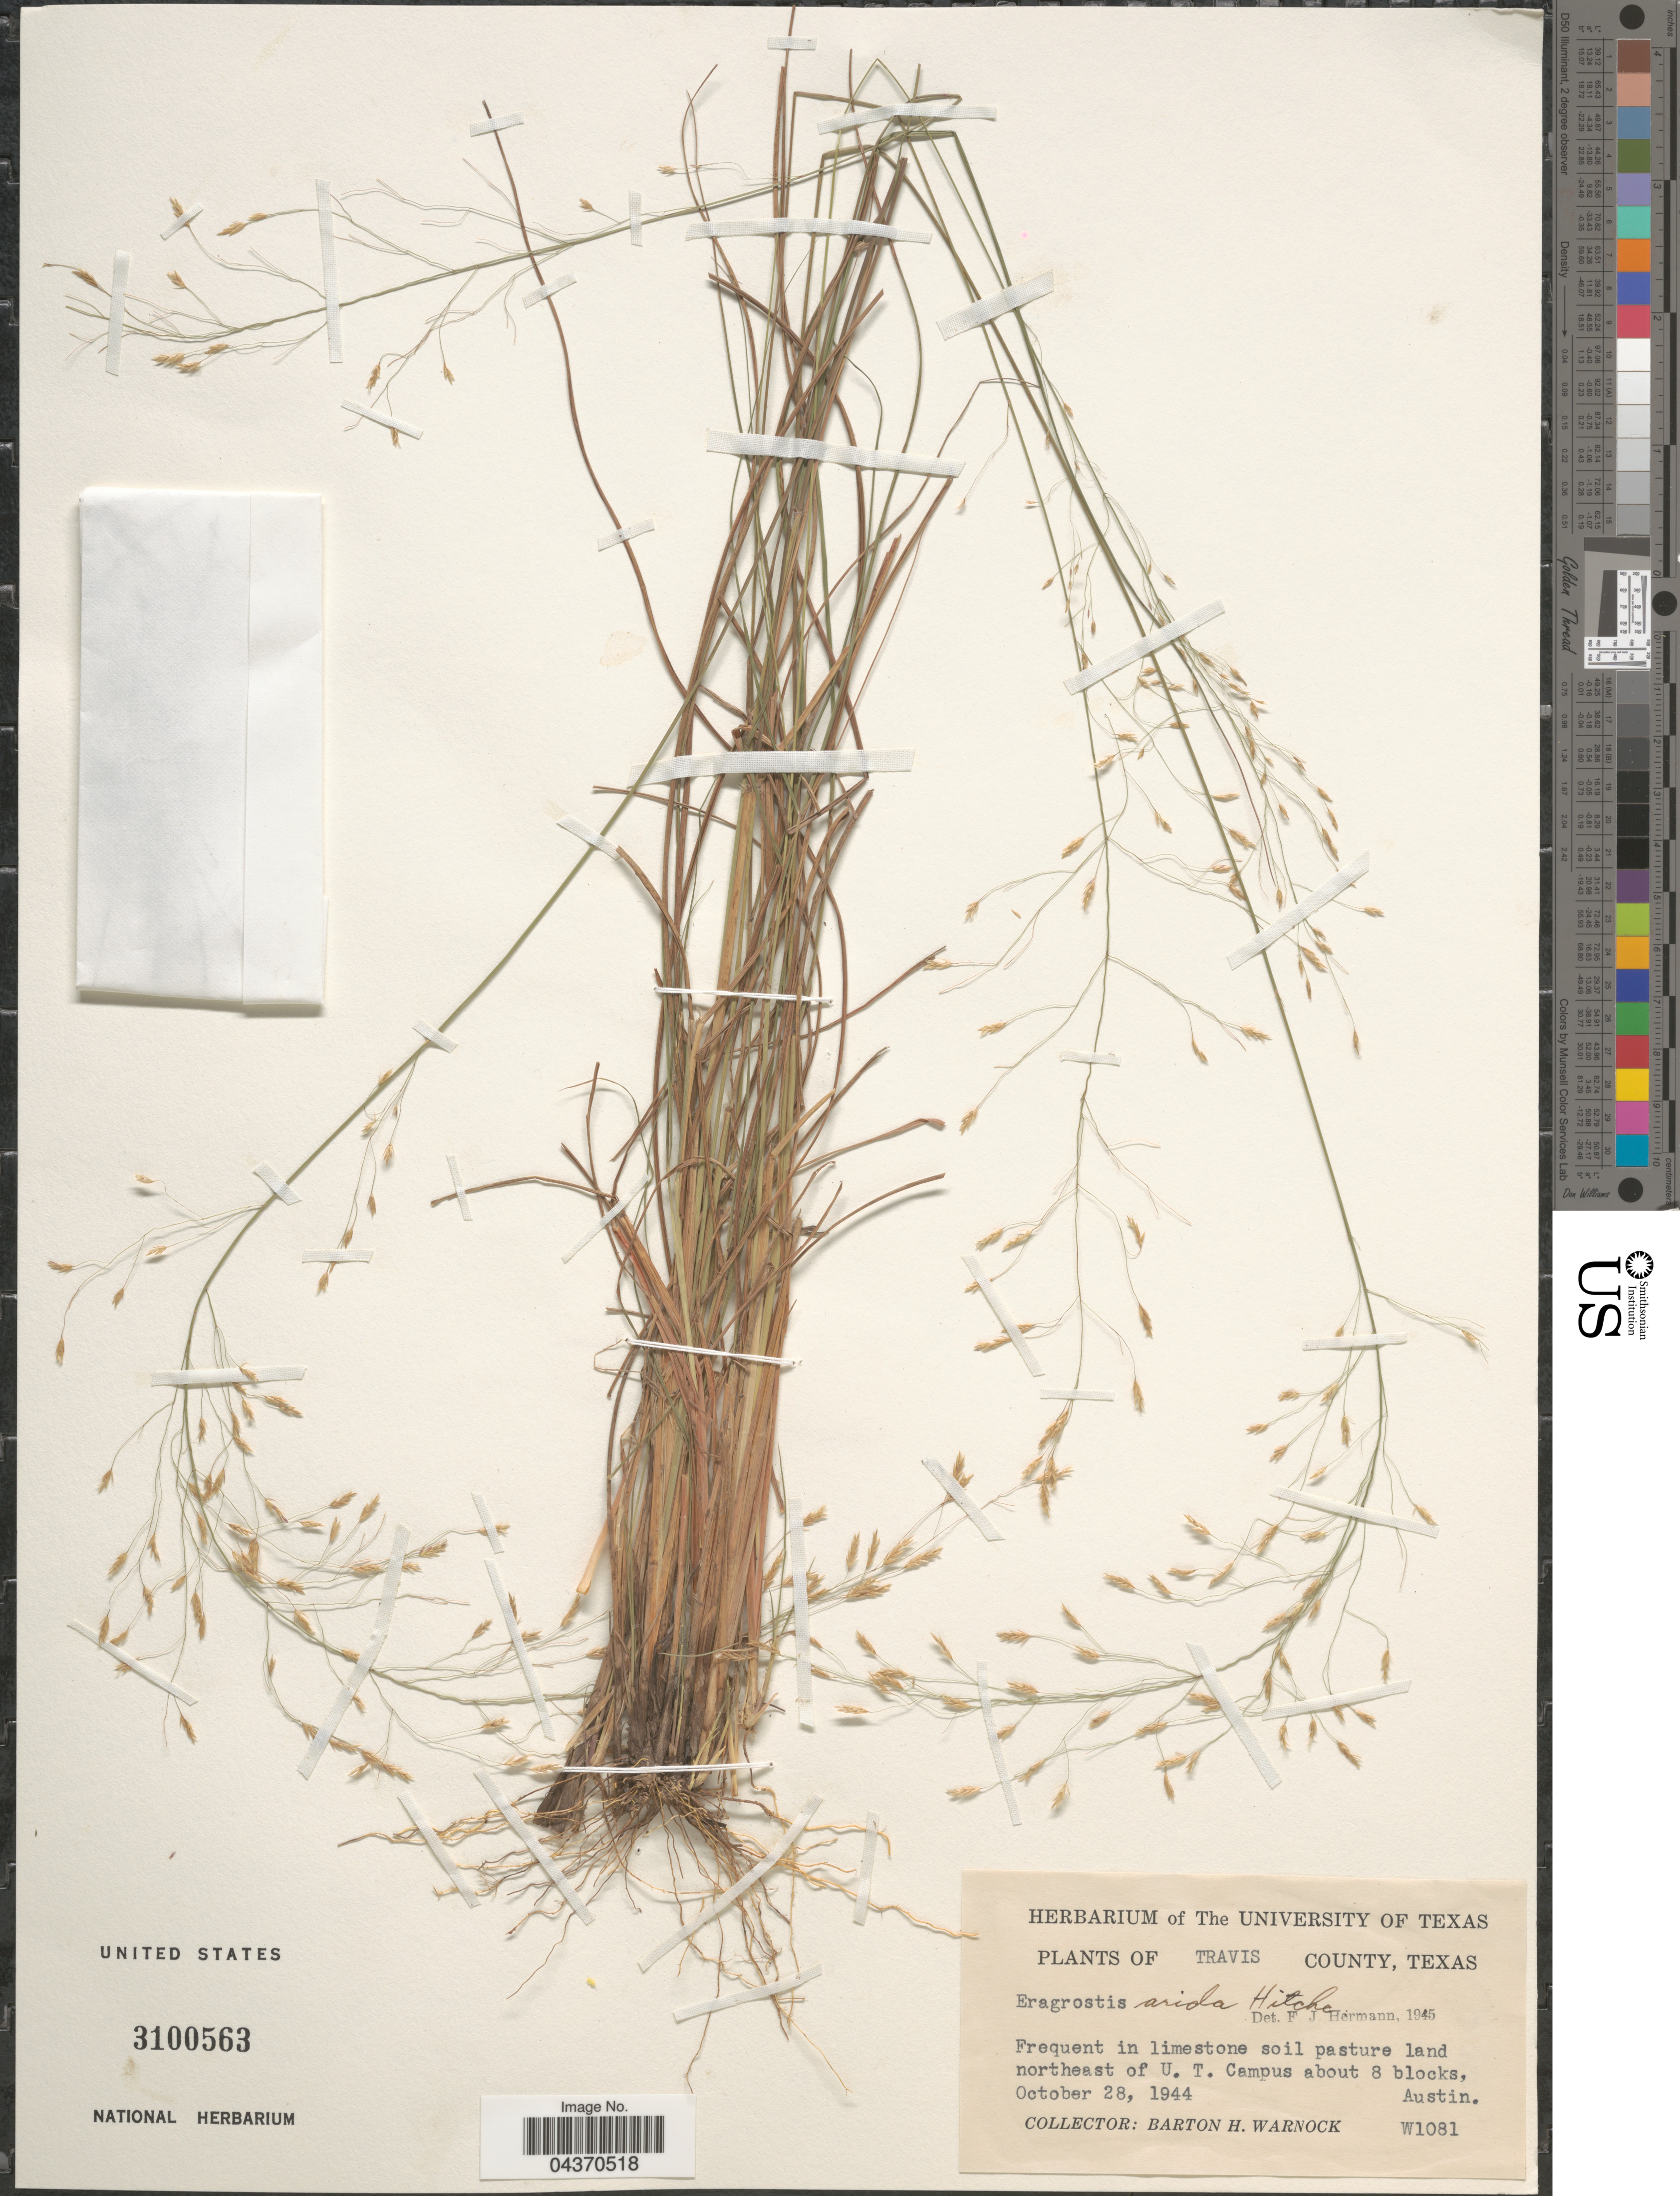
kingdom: Plantae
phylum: Tracheophyta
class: Liliopsida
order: Poales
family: Poaceae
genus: Eragrostis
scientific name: Eragrostis pectinacea var. miserrima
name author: (E. Fourn.) Reeder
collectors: B. H. Warnock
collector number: W1081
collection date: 1944-10-28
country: United States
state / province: Texas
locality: Travis County. Frequent in limestone soil pasture land northeast of U. T. Campus about 8 blocks, Ausin.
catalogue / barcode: US 3100563